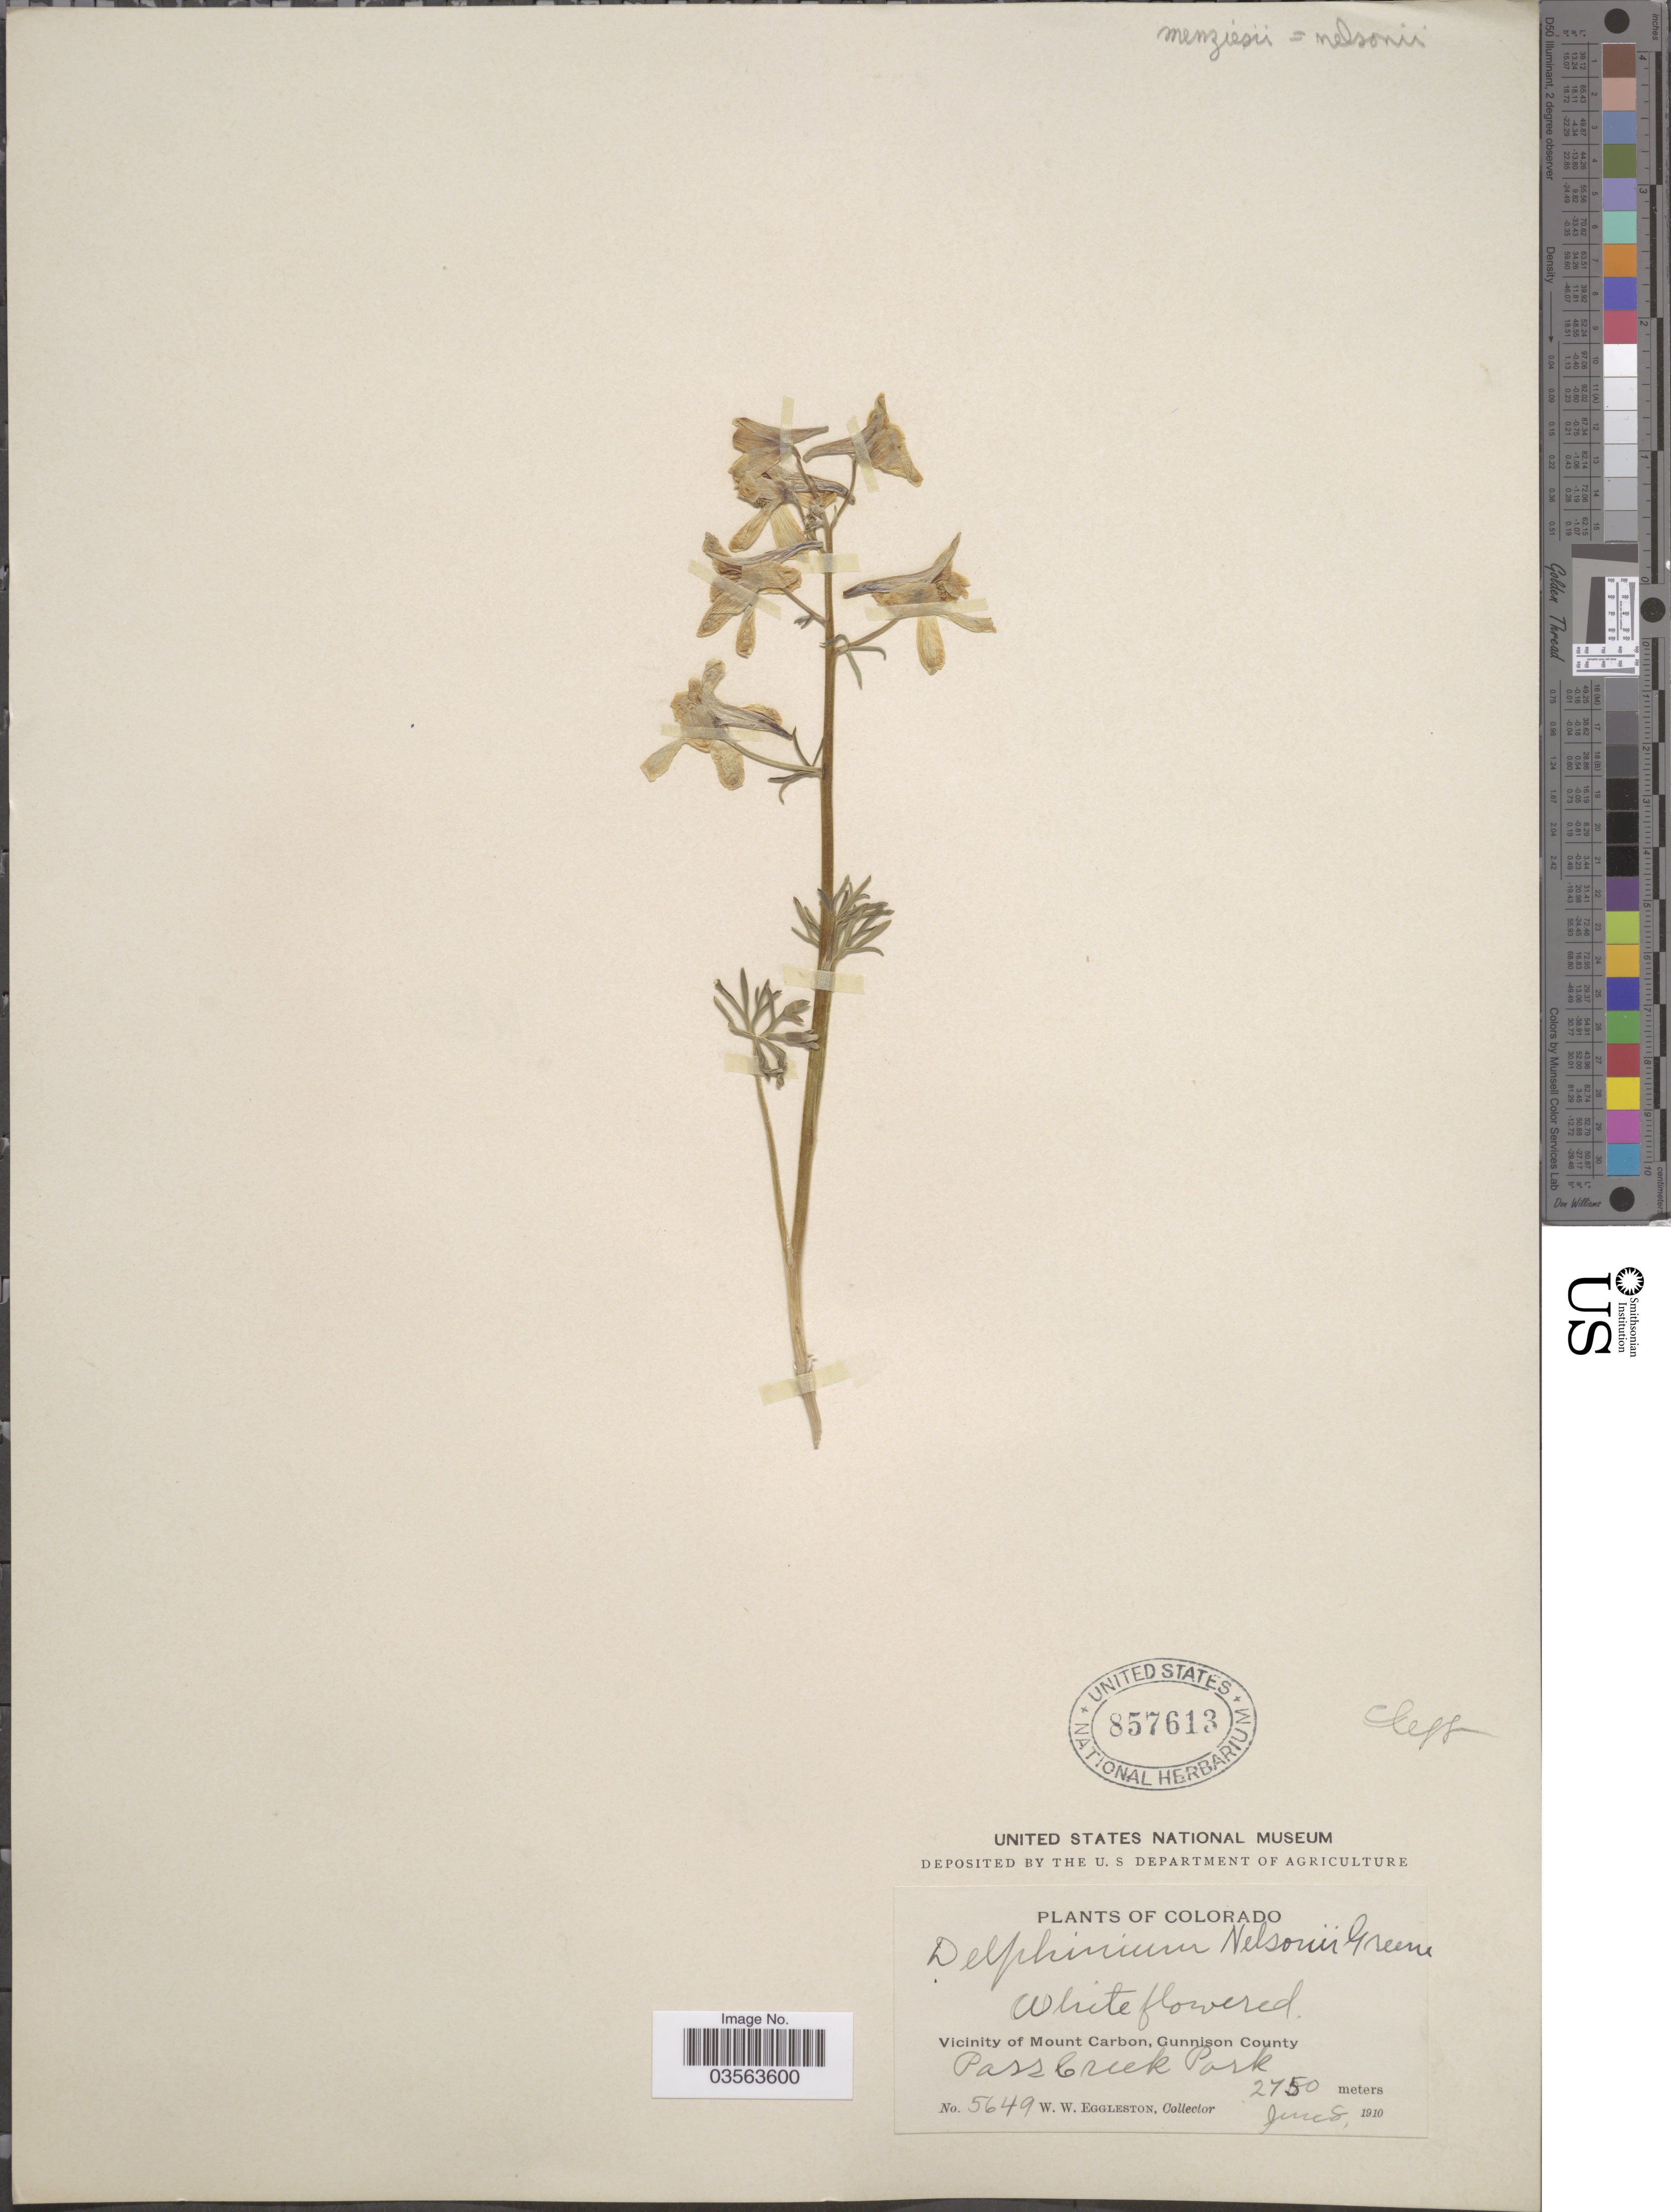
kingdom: Plantae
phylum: Tracheophyta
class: Magnoliopsida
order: Ranunculales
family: Ranunculaceae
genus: Delphinium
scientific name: Delphinium nelsonii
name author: Greene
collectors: W. W. Eggleston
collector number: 5649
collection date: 1910-06-08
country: United States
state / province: Colorado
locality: Vicinity of Mount Carbon, Gunnison County. Pass Creek Park.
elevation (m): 2750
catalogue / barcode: US 857613